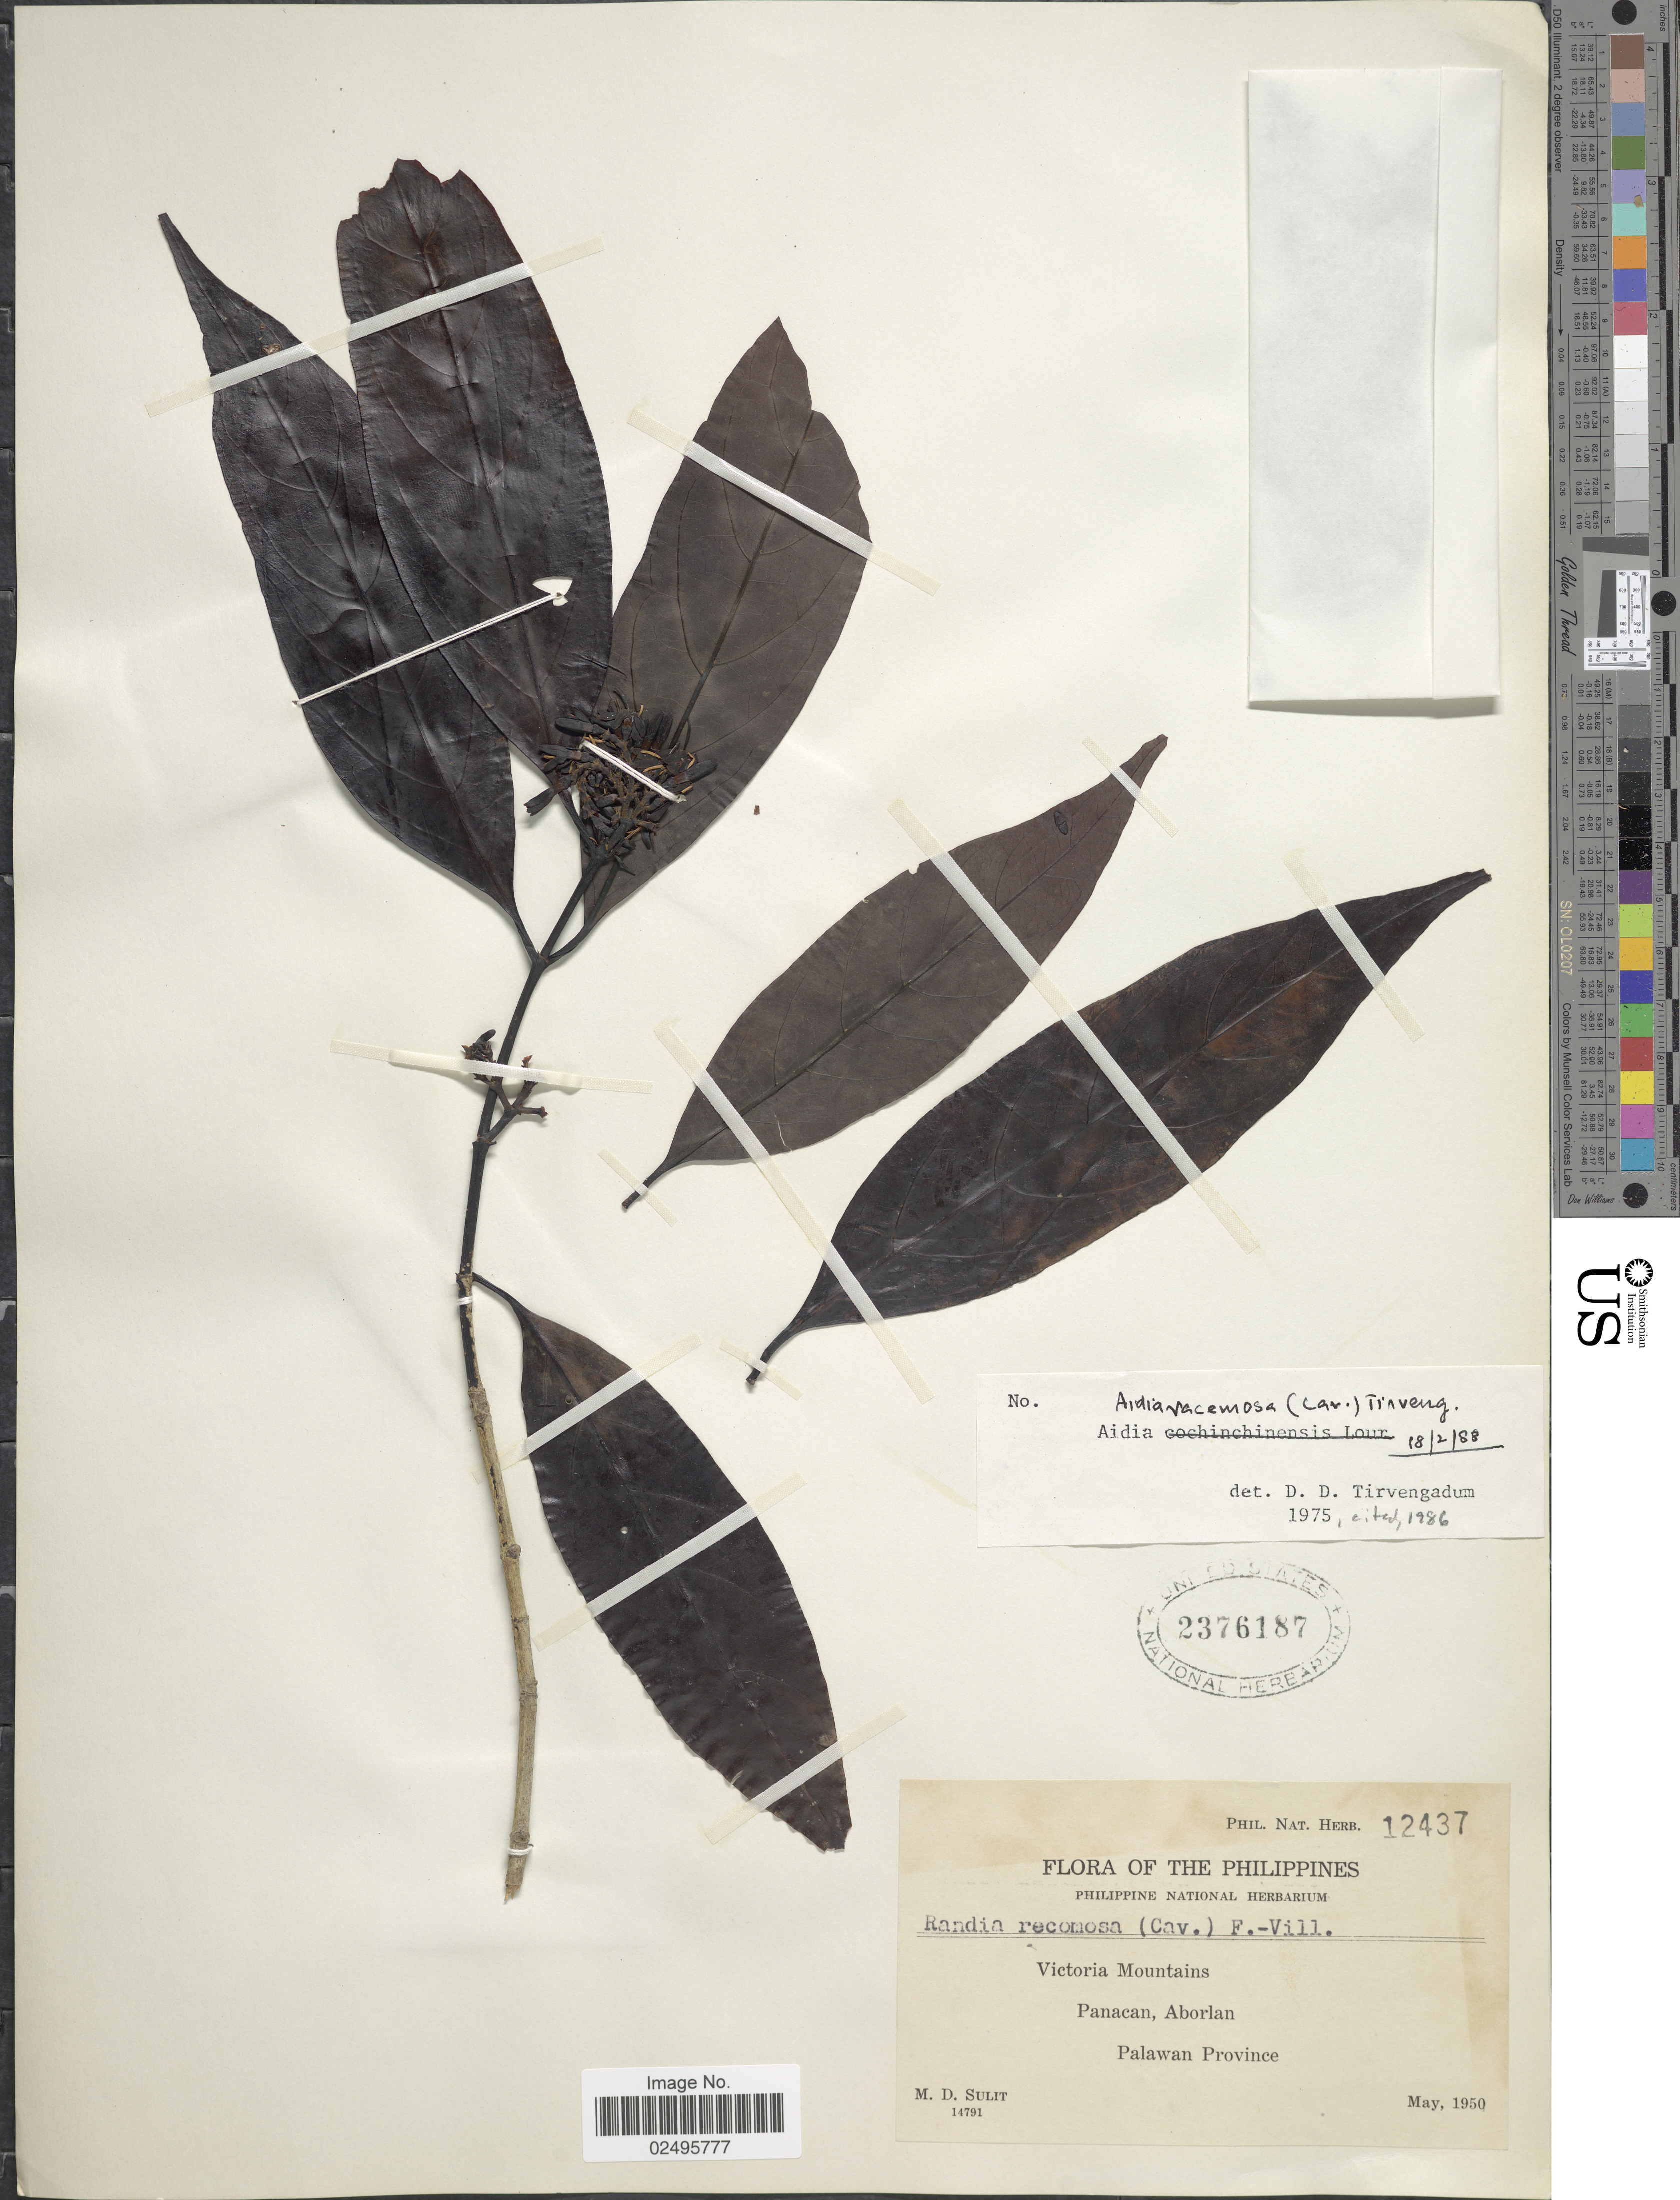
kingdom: Plantae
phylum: Tracheophyta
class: Magnoliopsida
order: Gentianales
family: Rubiaceae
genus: Aidia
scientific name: Aidia racemosa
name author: (Cav.) Tirv.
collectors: M. Sulit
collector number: Phil. Nat. Herb. 12437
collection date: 1950-05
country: Philippines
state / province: Mimaropa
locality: Victoria Mountains, Panacan, Aborlan, Palawan Province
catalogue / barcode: US 2376187